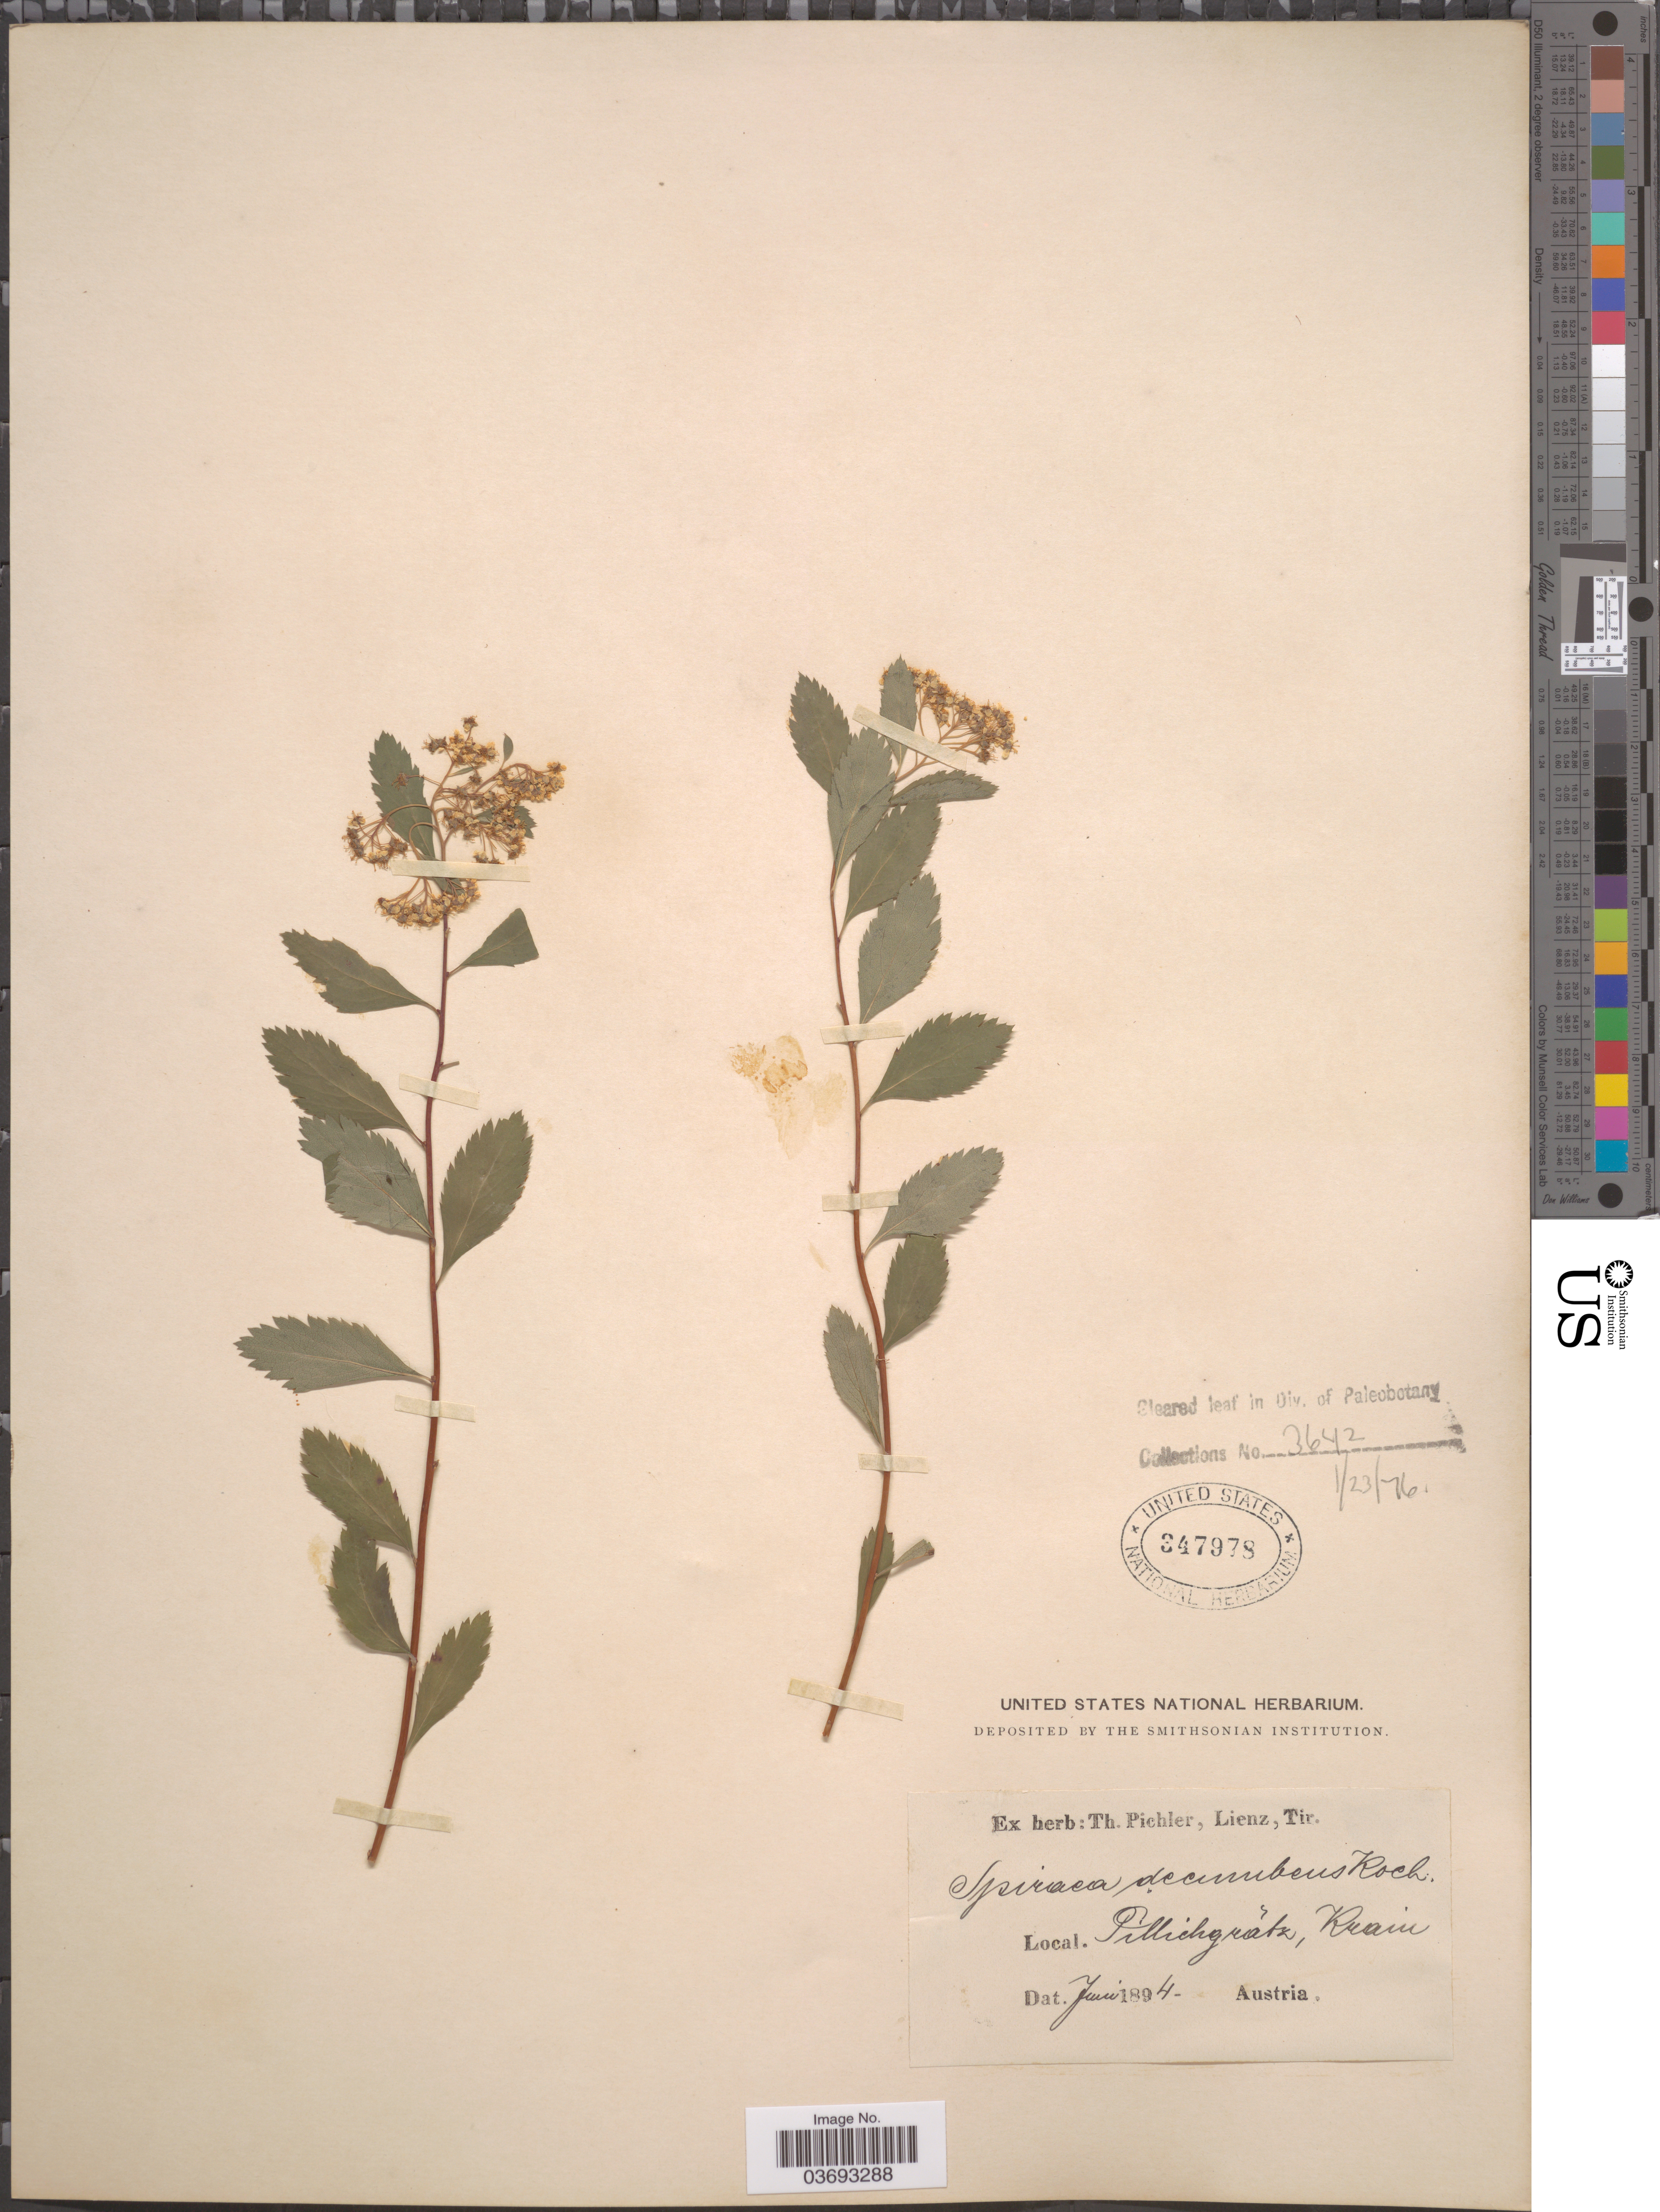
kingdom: Plantae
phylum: Tracheophyta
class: Magnoliopsida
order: Rosales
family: Rosaceae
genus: Spiraea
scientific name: Spiraea decumbens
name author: W.D.J. Koch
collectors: ex herb. T. Pichler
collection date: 1894-06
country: Austria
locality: Pillichgratz, Krain.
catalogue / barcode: US 347978